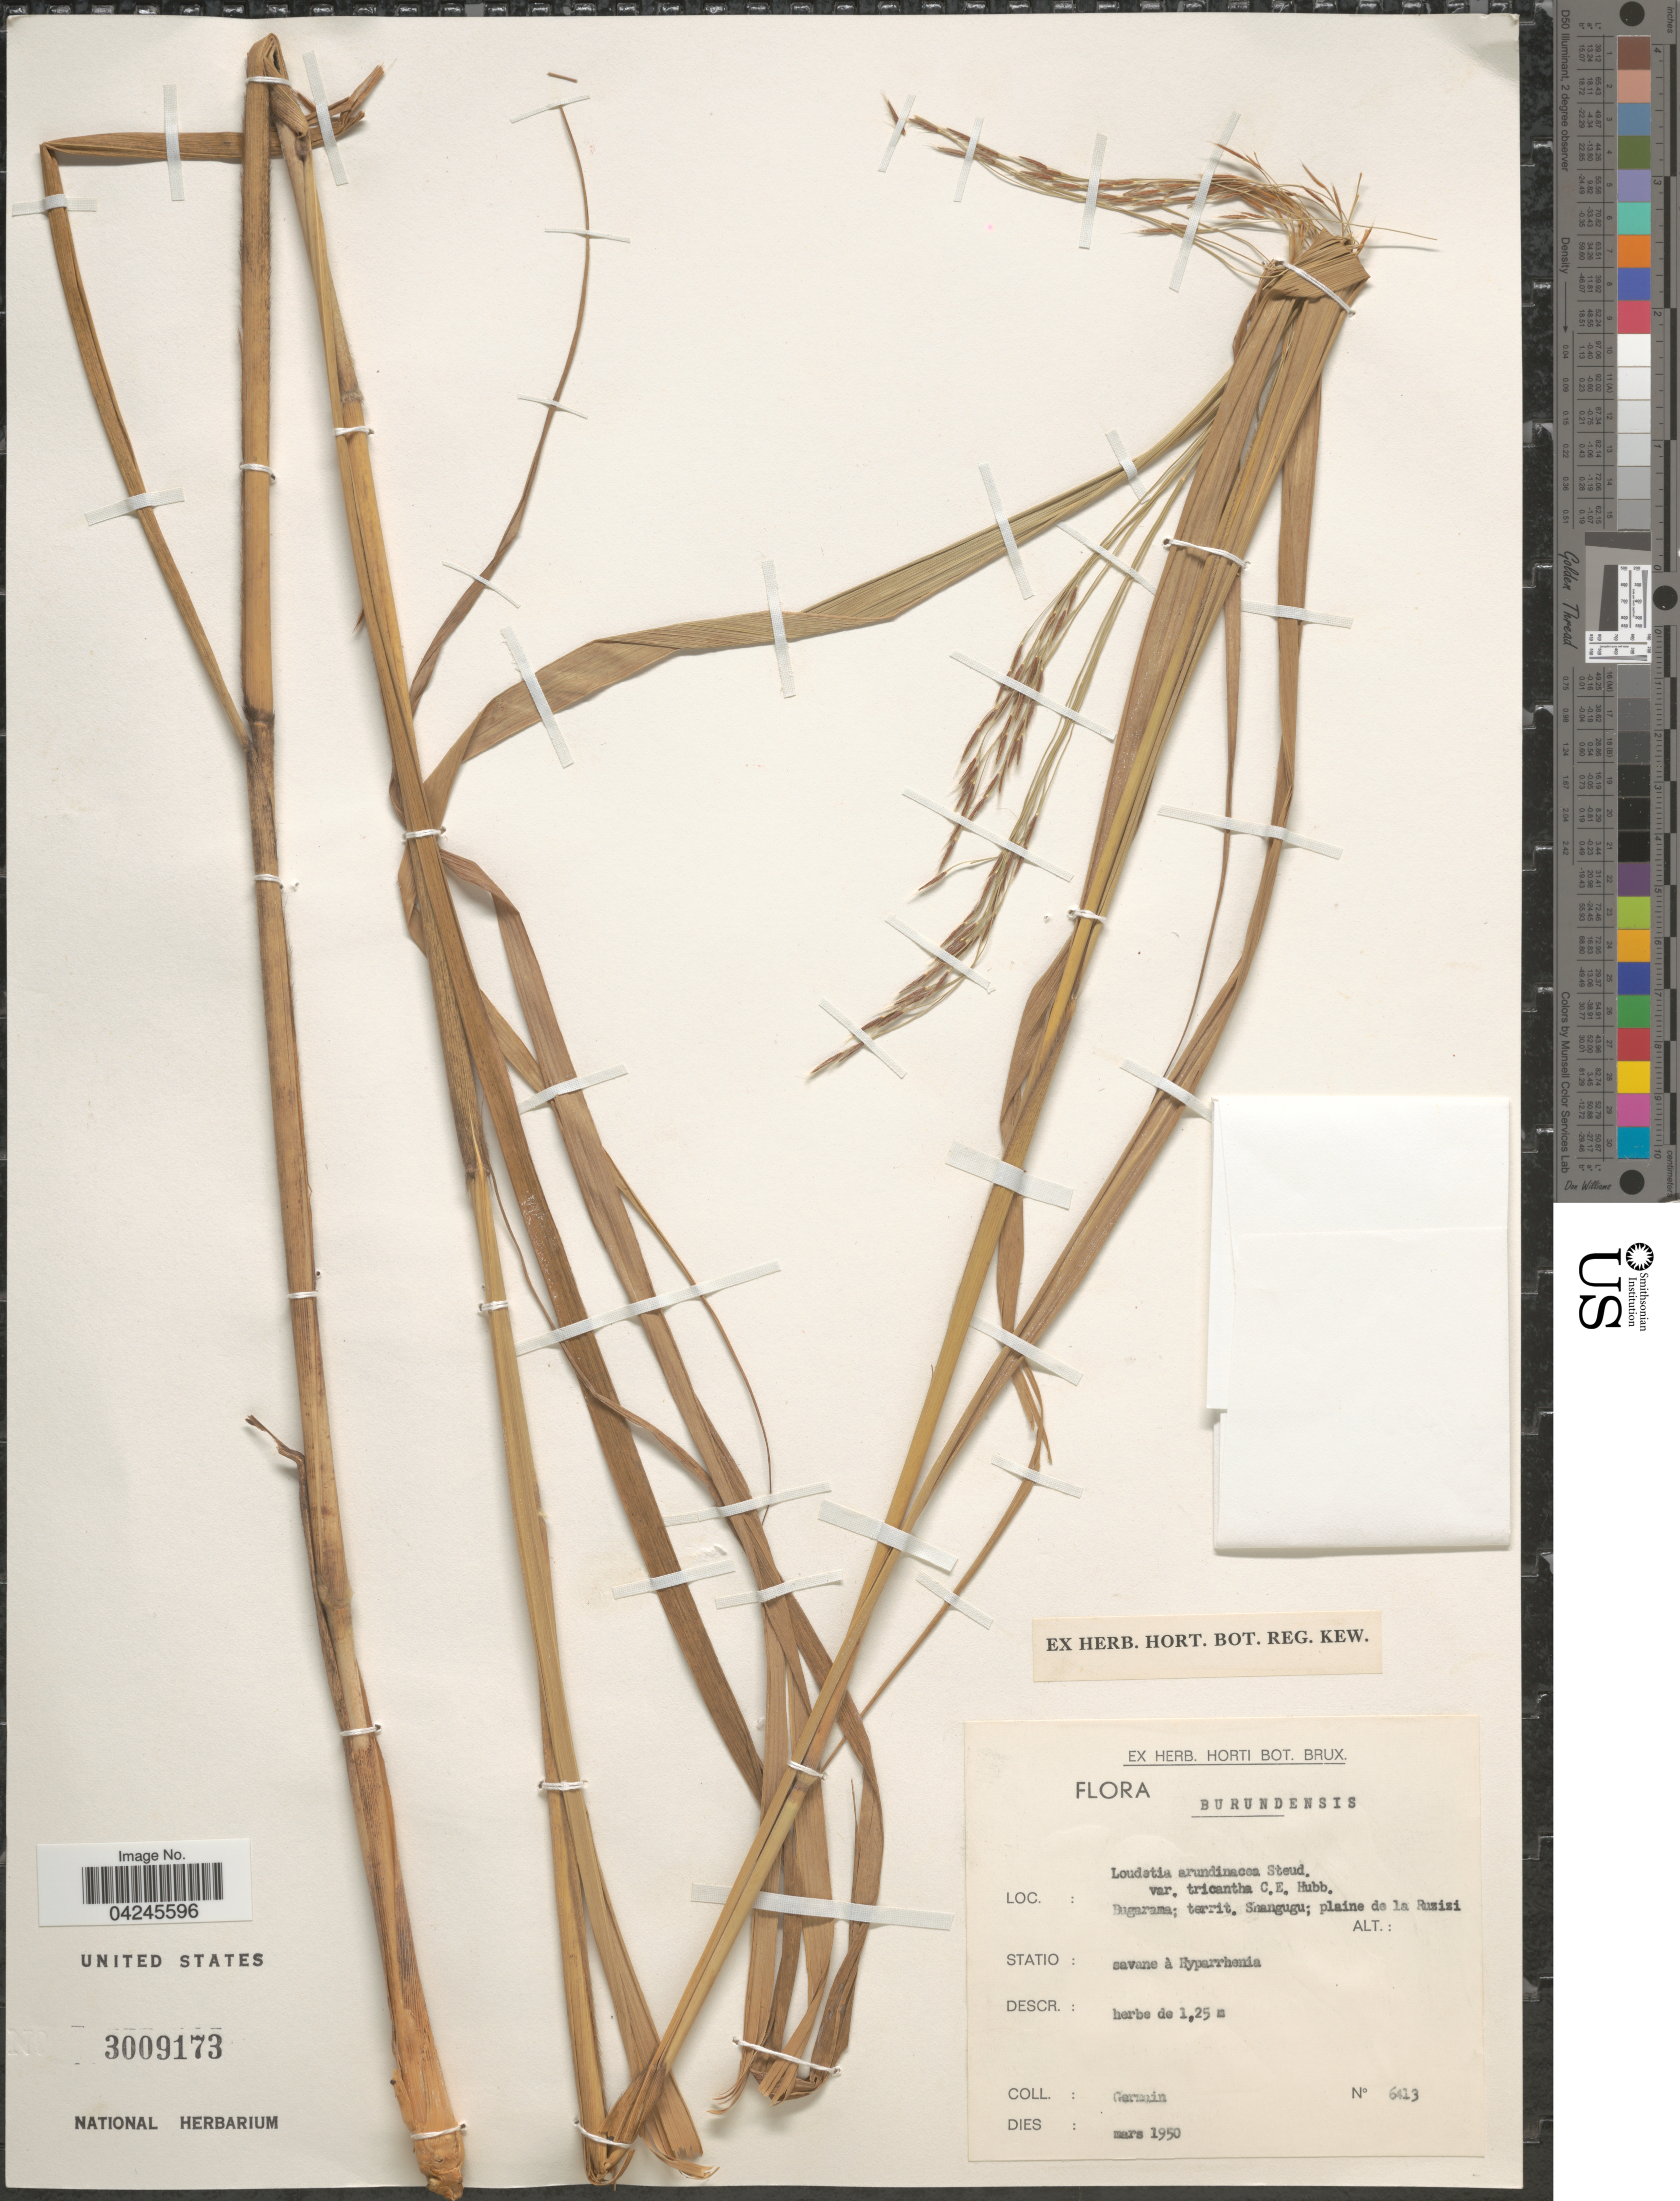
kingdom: Plantae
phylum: Tracheophyta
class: Liliopsida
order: Poales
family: Poaceae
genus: Loudetia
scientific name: Loudetia arundinacea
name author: (Hochst. ex A. Rich.) Steud.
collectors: Garmin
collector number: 6413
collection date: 1950-03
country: Burundi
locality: Burundensis. Bugarama; territ. Shangugu; plaine de la Ruzizi.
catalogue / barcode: US 3009173